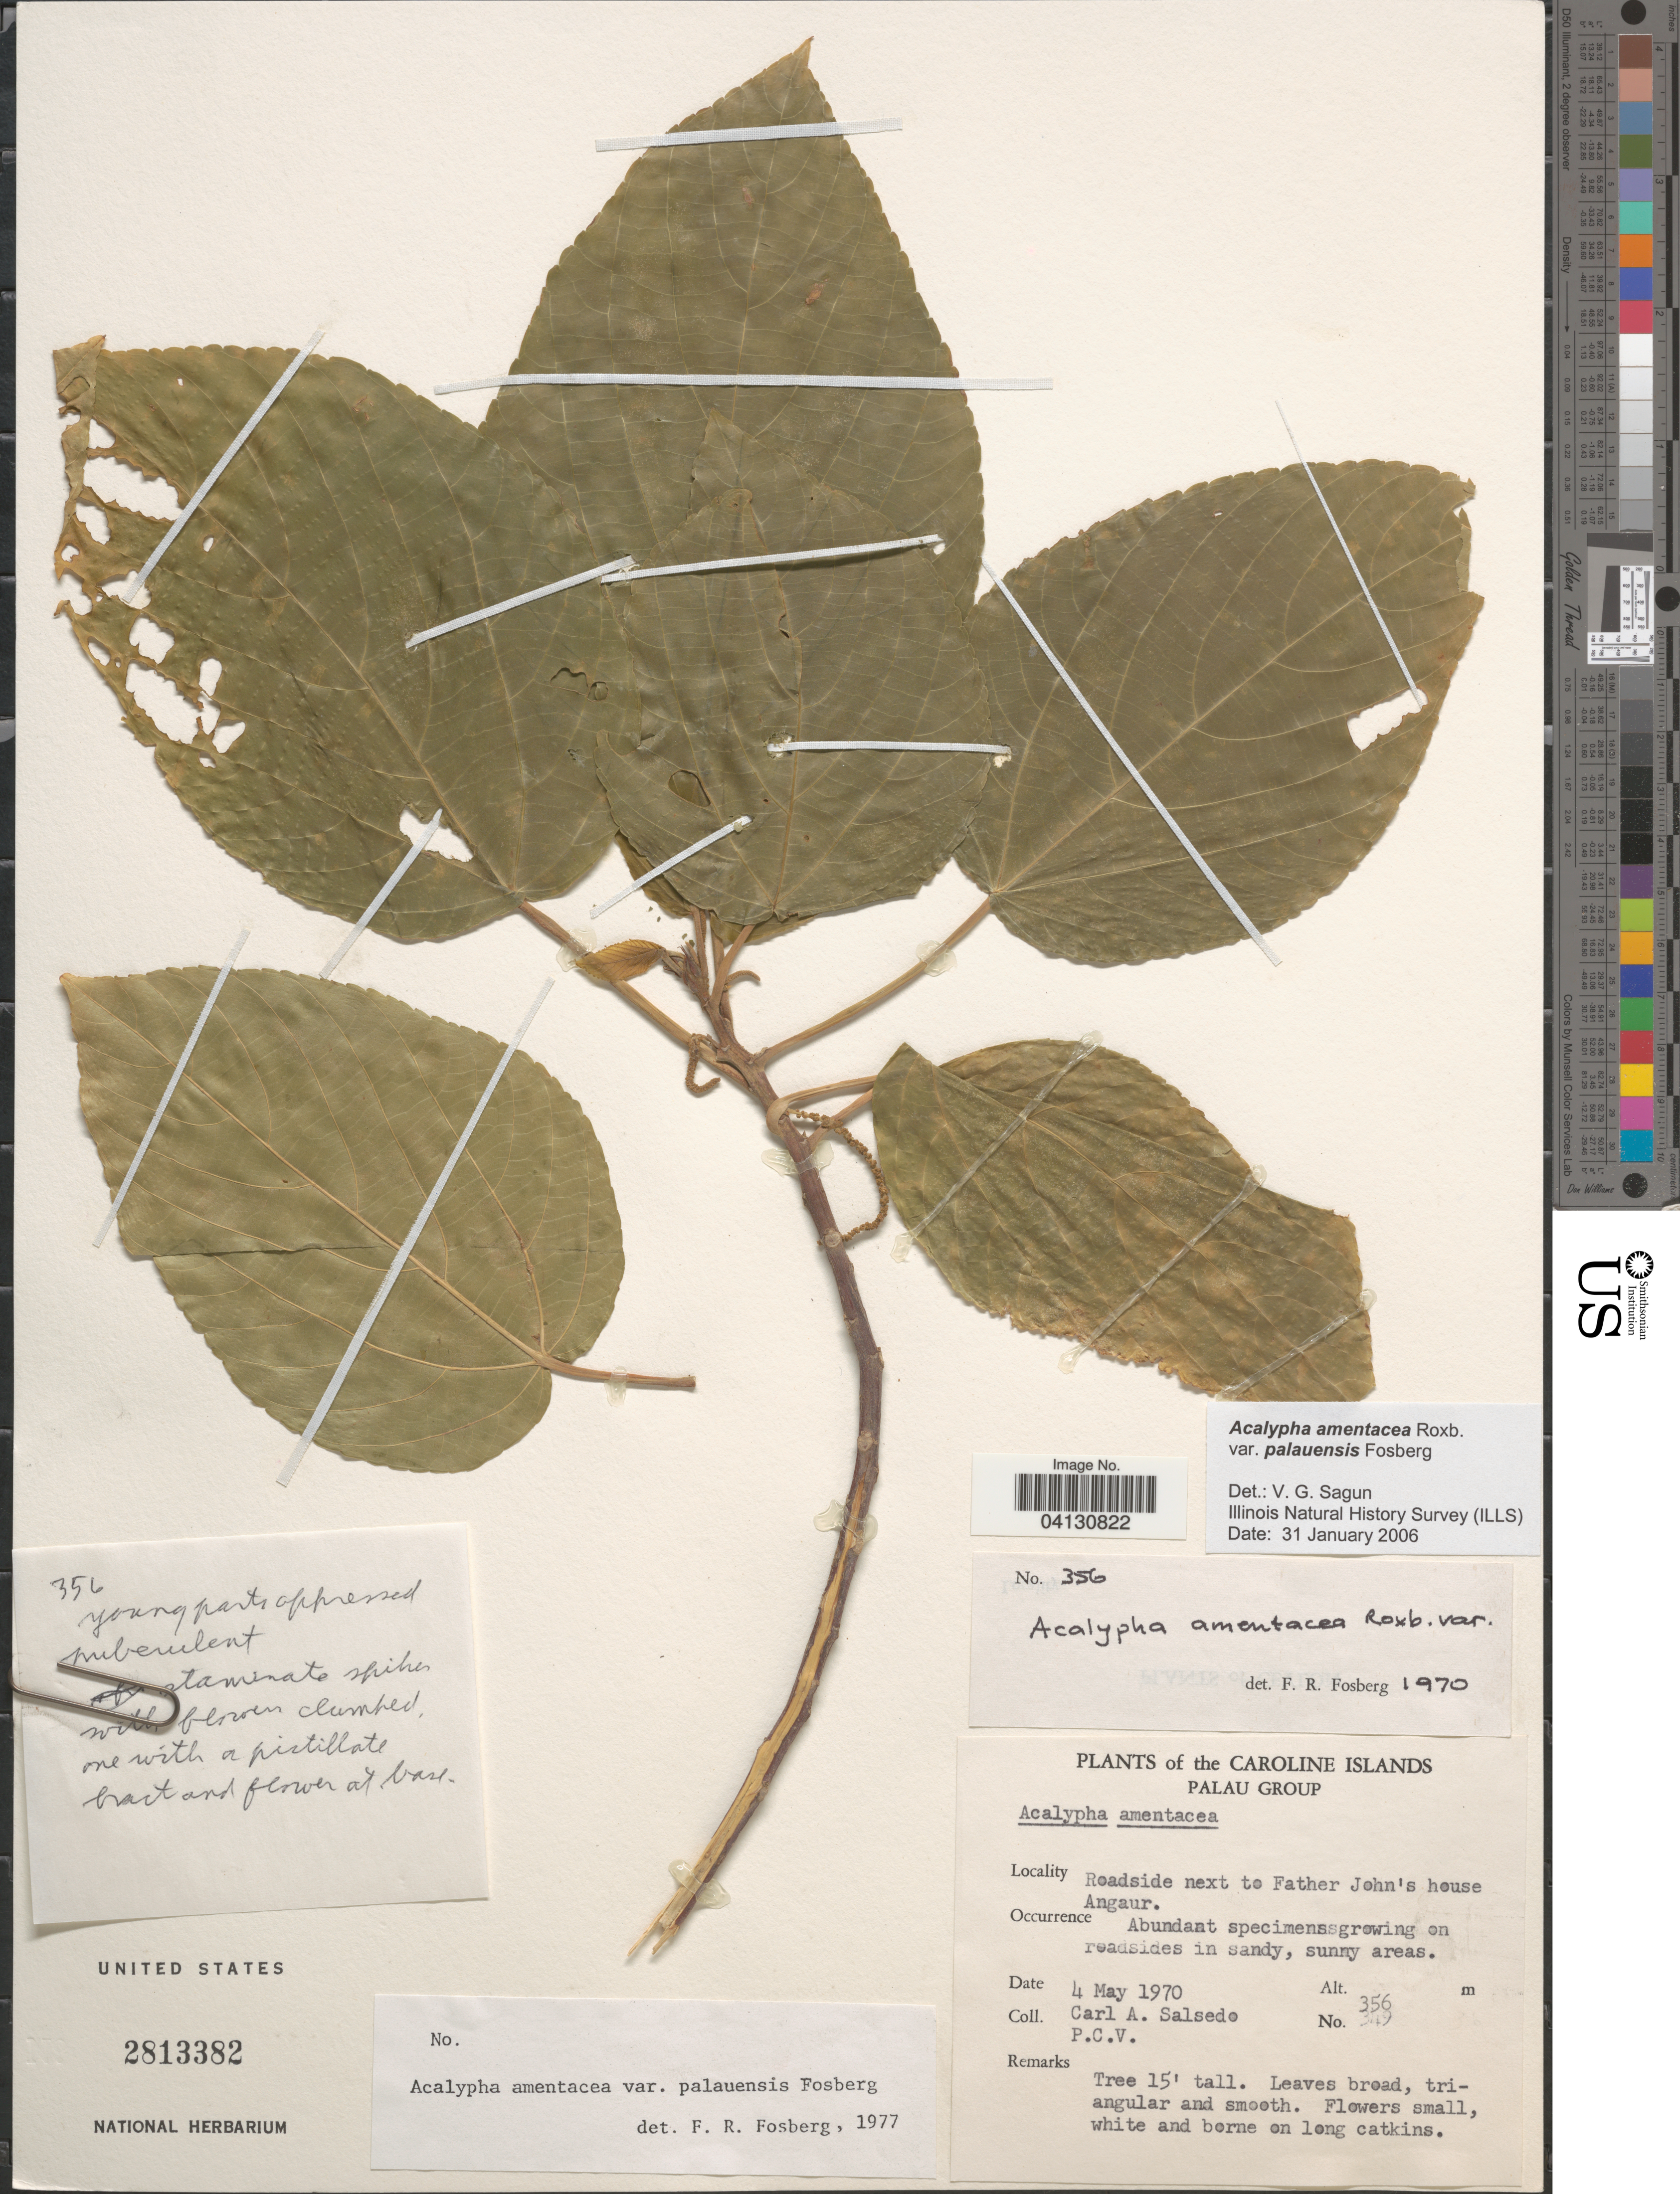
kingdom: Plantae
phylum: Tracheophyta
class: Magnoliopsida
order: Malpighiales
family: Euphorbiaceae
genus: Acalypha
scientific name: Acalypha amentacea var. palauensis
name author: Fosberg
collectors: C.A. Salsedo & P. C. V.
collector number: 356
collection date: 1970-05-04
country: Palau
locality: The Caroline Islands. Palau Group. Roadside next to Father John's house Angaur.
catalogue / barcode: US 2813382